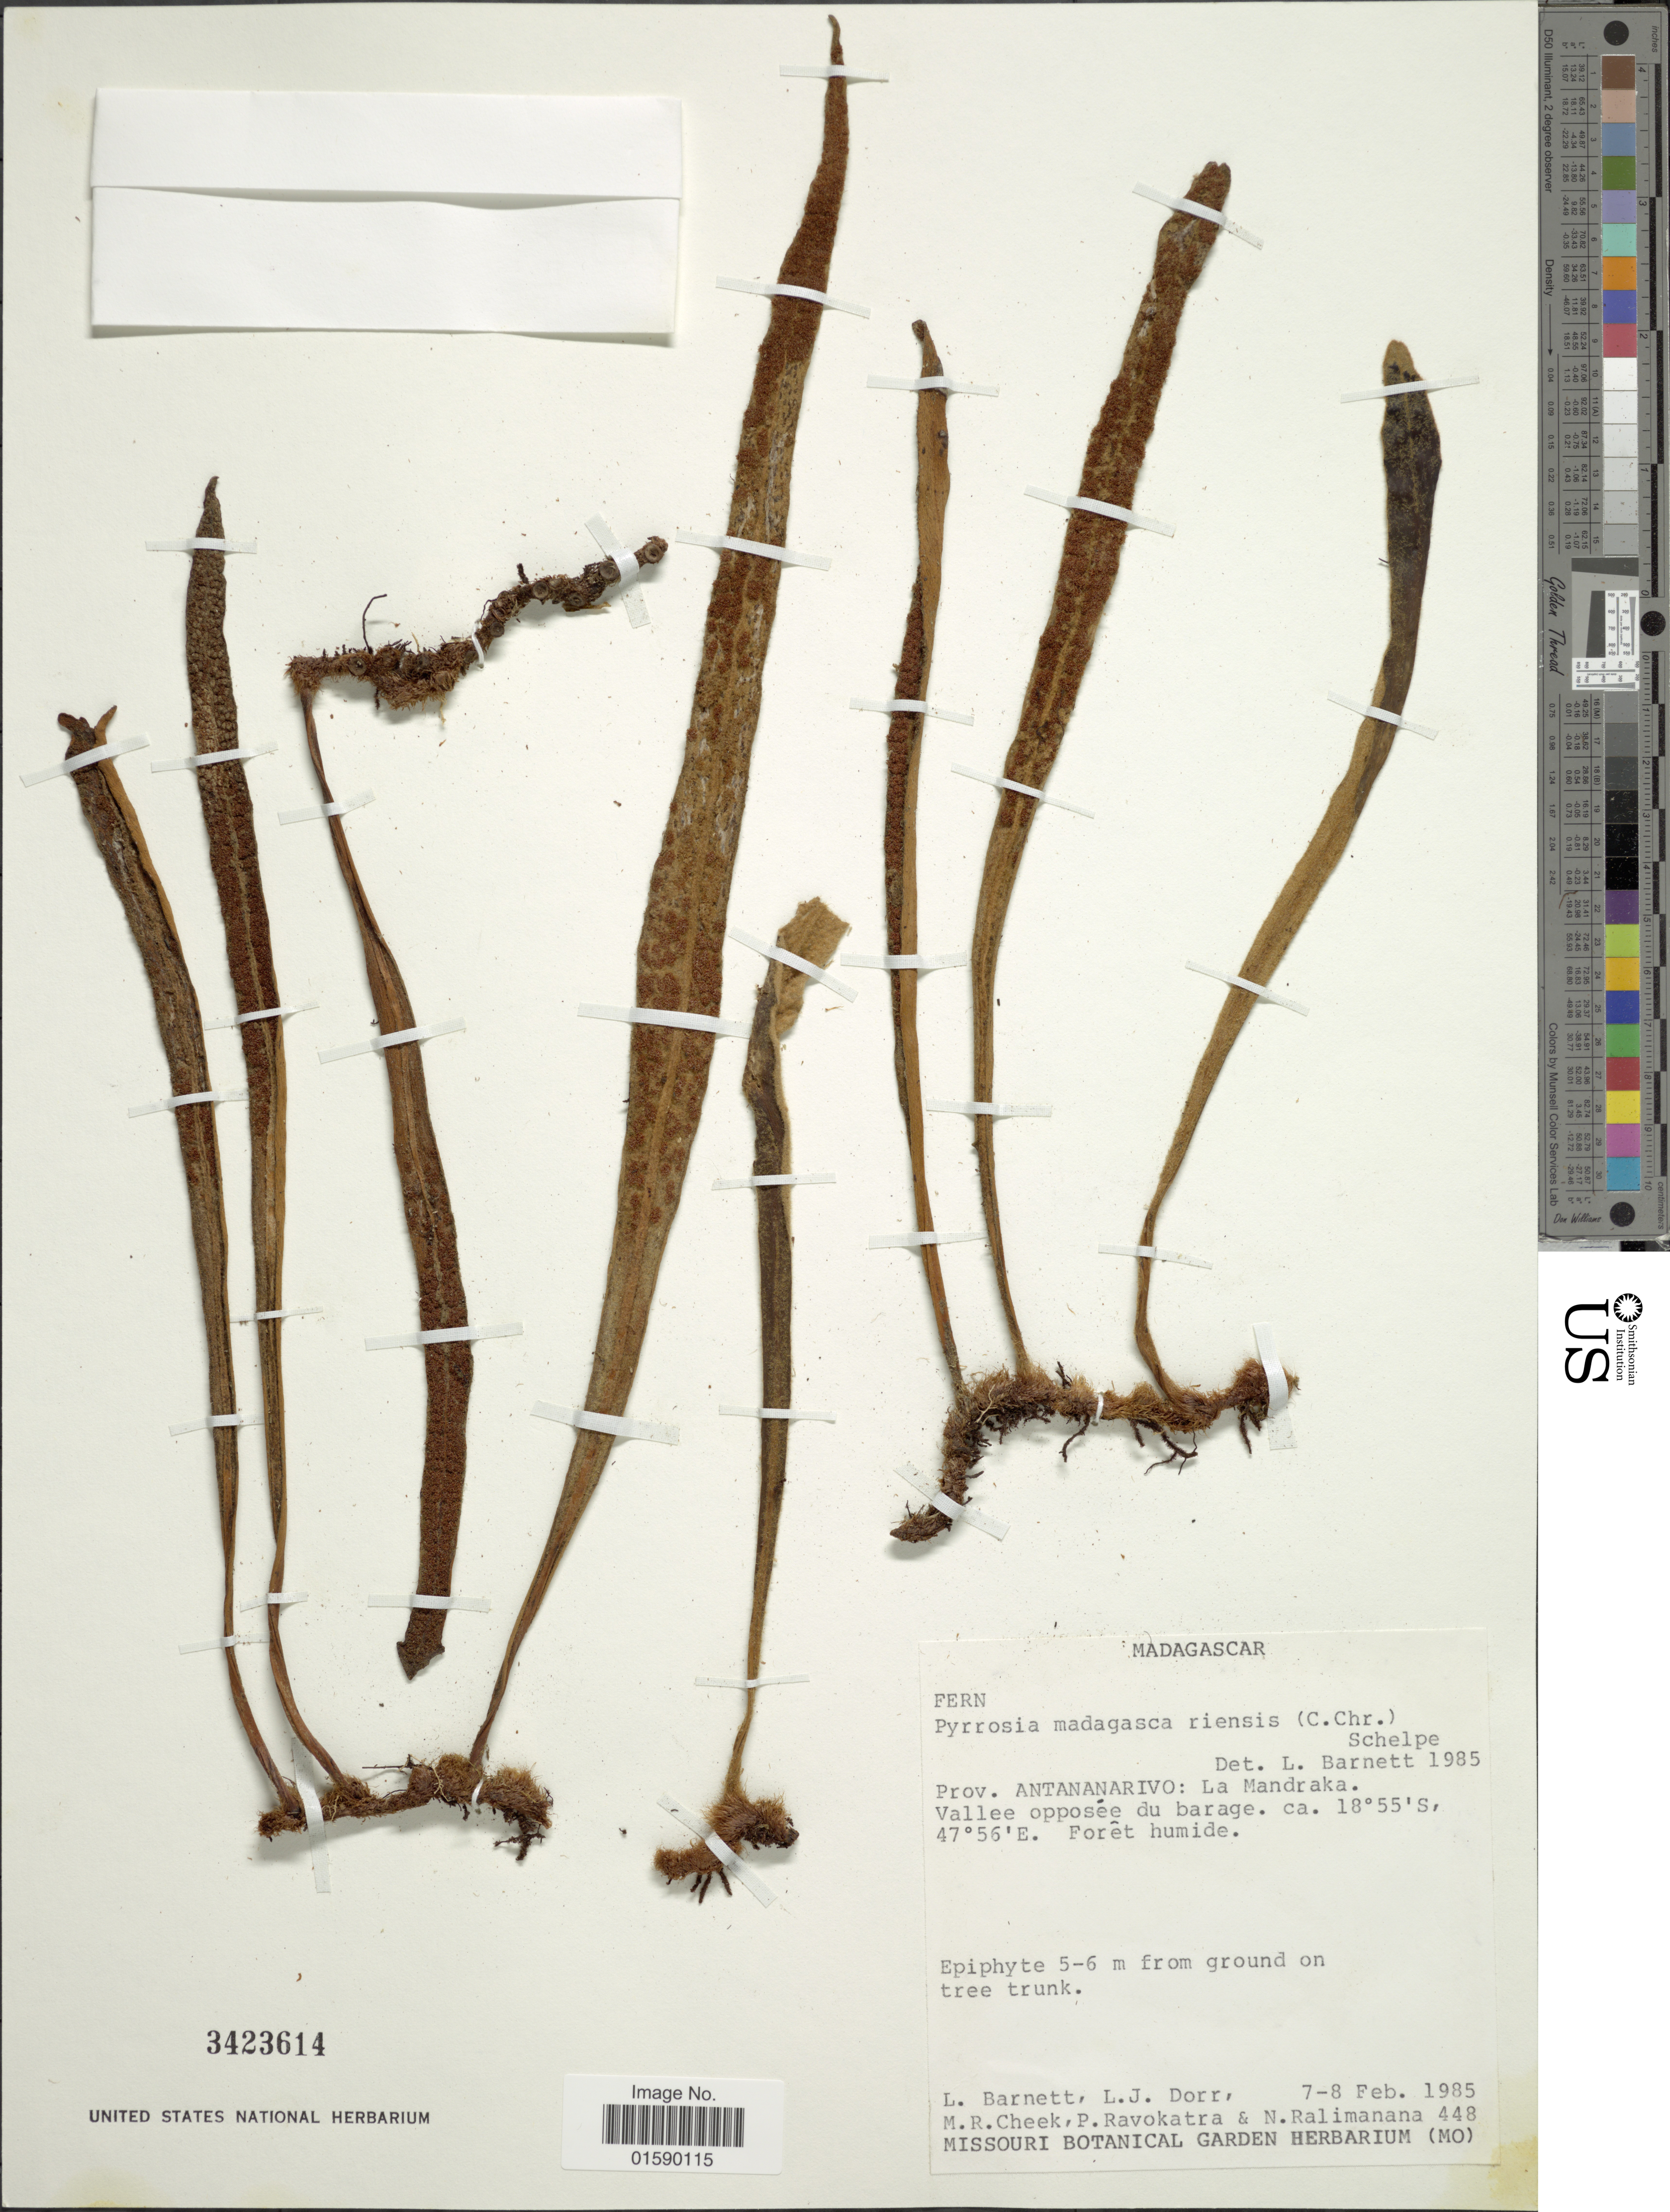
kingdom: Plantae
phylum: Tracheophyta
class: Polypodiopsida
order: Polypodiales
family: Polypodiaceae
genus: Pyrrosia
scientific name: Pyrrosia madagascariensis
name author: (C. Chr.) Schelpe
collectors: L. C. Barnett, L. J. Dorr, M. Cheek, P. Ravokatra & N. Ralimanana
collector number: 448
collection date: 1985-02-07/1985-02-08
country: Madagascar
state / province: Analamanga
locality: Madagascar, Prov. Antananarivo: La Mandraka. Vallee opposee du barage.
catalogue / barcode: US 3423614